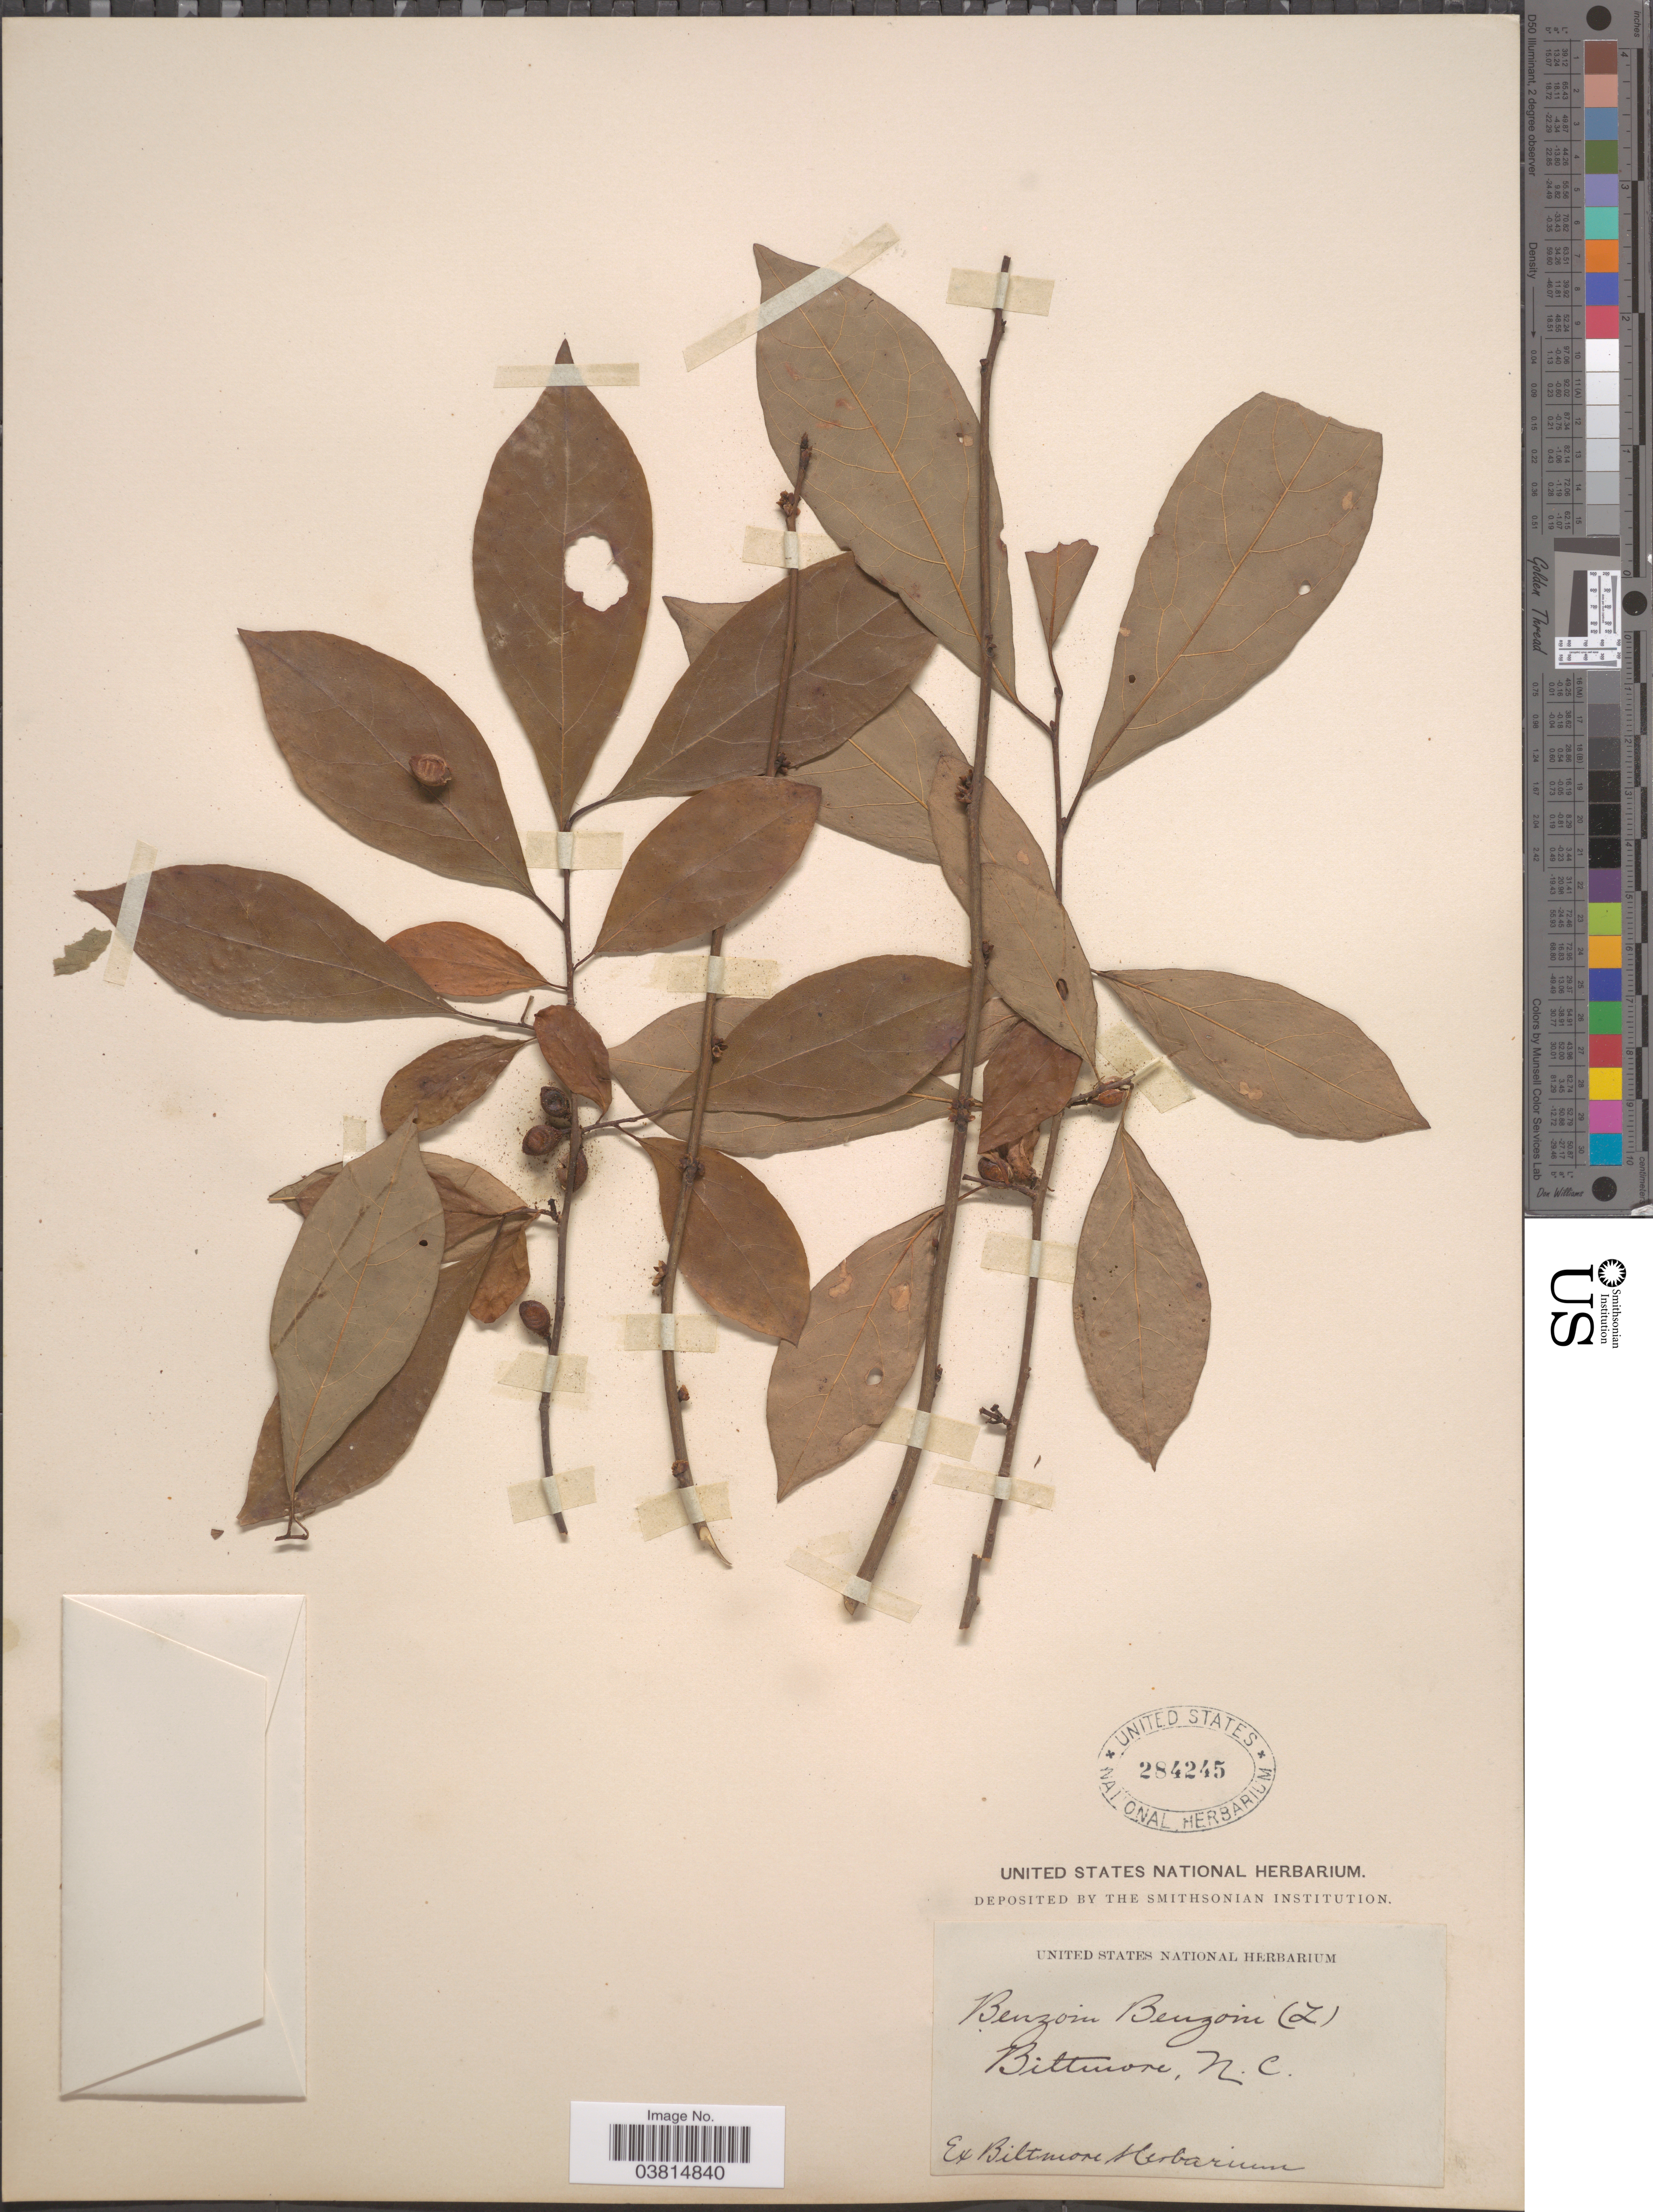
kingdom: Plantae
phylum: Tracheophyta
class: Magnoliopsida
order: Laurales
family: Lauraceae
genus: Lindera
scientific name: Lindera benzoin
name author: (L.) Blume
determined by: Strong, Mark T., (BOT), Smithsonian Institution - National Museum of Natural History (UNITED STATES)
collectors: ex herb. Biltmore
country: United States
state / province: North Carolina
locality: Biltmore.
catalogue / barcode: US 284245